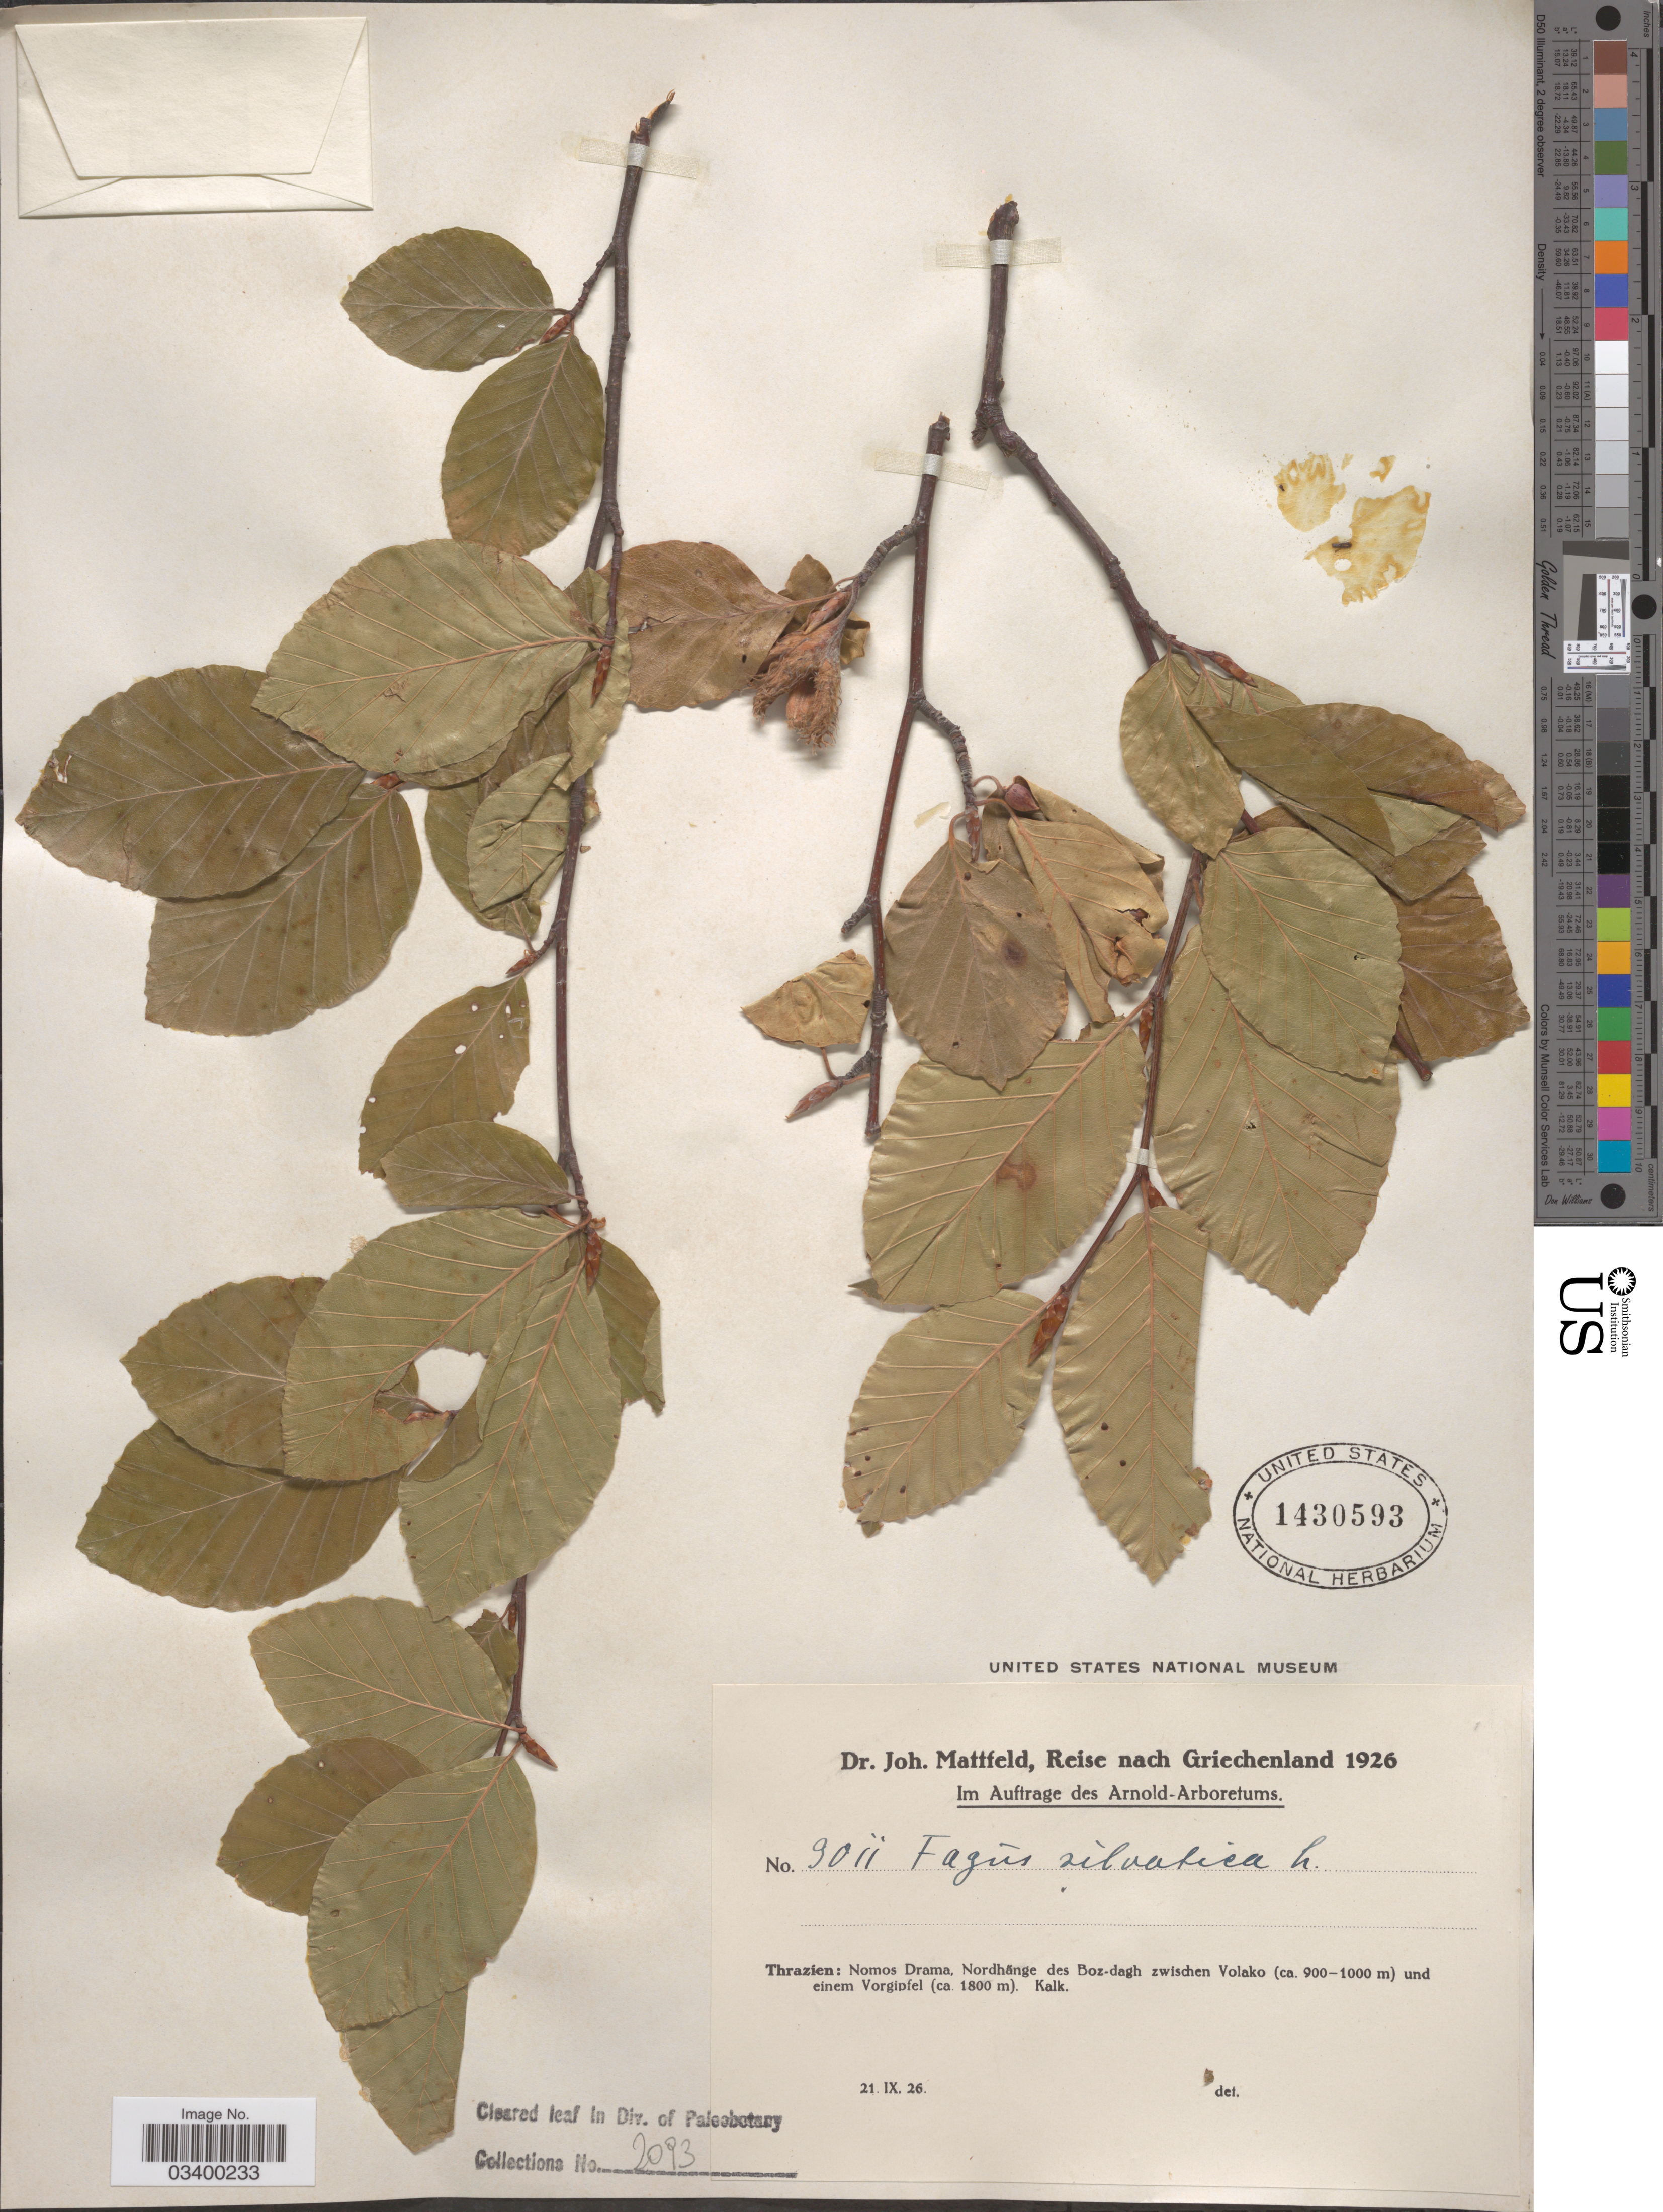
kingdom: Plantae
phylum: Tracheophyta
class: Magnoliopsida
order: Fagales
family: Fagaceae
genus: Fagus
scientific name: Fagus sylvatica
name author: L.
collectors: J. Mattfeld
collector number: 3011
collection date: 1926-09-21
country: Greece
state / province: East Macedonia and Thrace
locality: Griechenland. Thrazien: Nomos Drama, Nordhänge des Boz-dagh zwischen Volako und einem Vorgipfel.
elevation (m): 900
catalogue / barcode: US 1430593